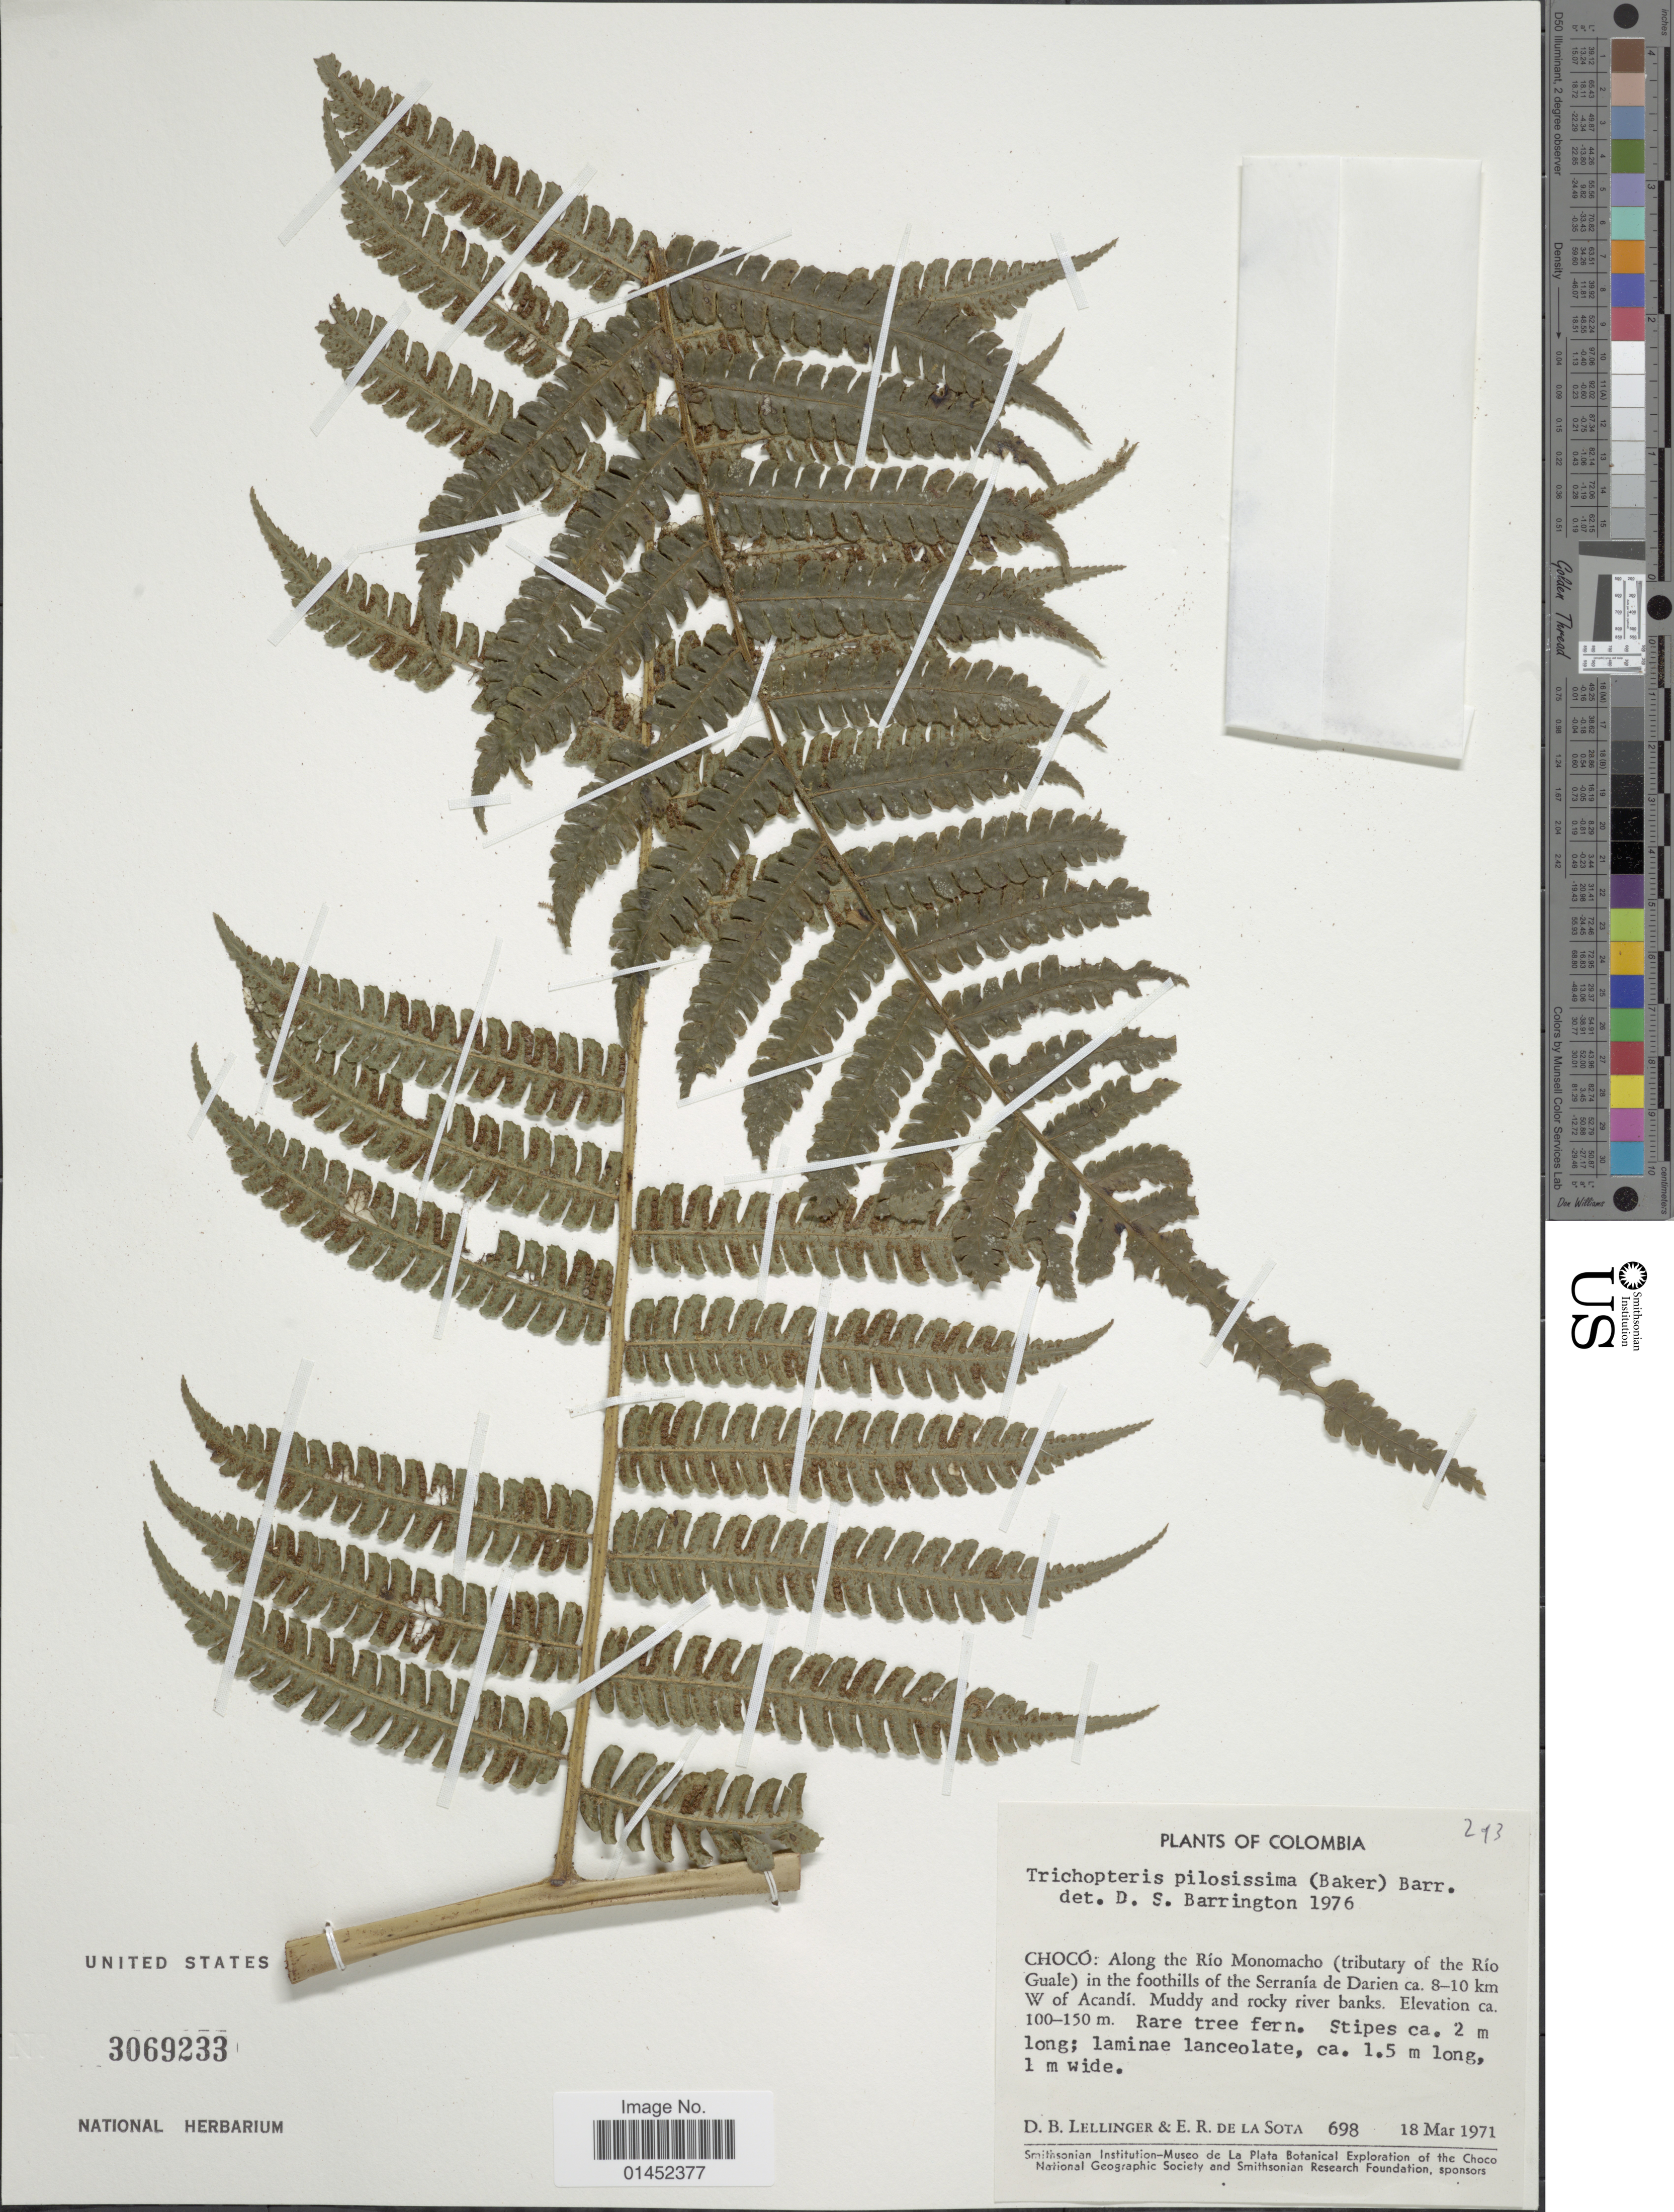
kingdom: Plantae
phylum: Tracheophyta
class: Polypodiopsida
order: Cyatheales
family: Cyatheaceae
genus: Cyathea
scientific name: Cyathea pilosissima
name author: (Baker) Domin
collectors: D. B. Lellinger & E. R. de la Sota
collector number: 698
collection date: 1971-03-18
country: Colombia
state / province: Chocó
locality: Along the Río Monomacho (tributary of the Río Guale) in the foothills of the Serranía de Darien ca 8-10 km W of Acandí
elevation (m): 100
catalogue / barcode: US 3069233